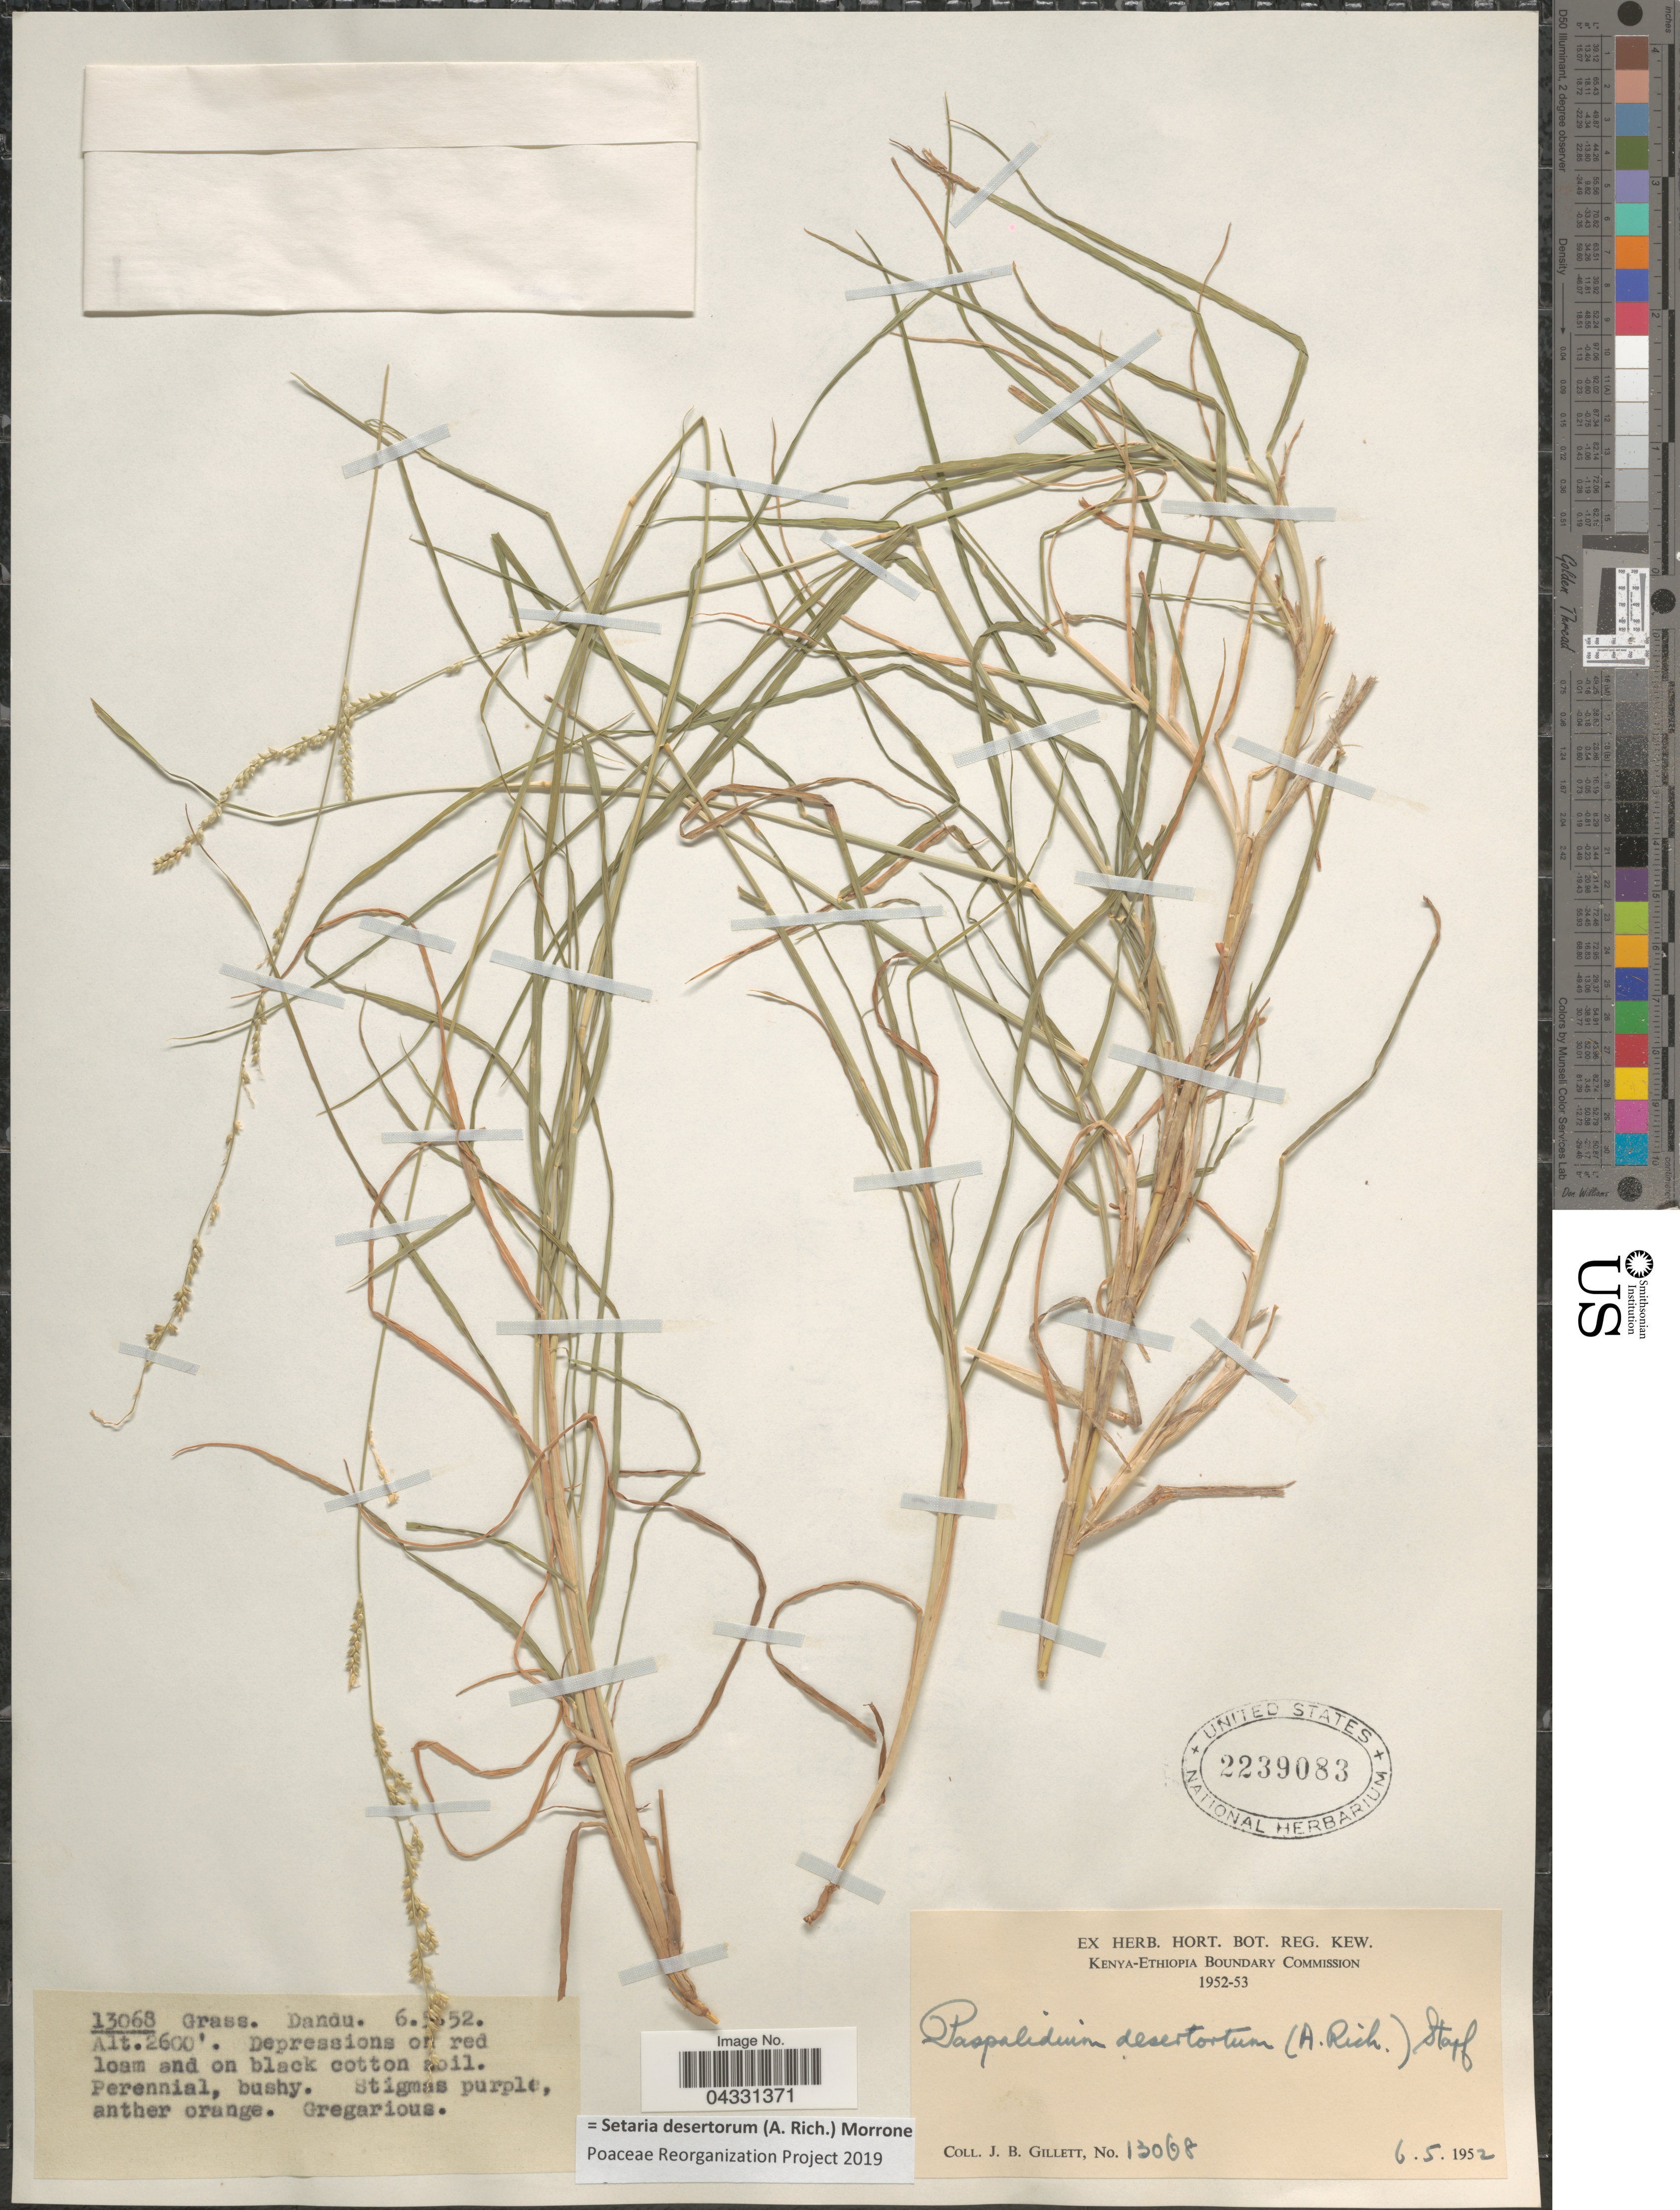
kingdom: Plantae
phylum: Tracheophyta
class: Liliopsida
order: Poales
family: Poaceae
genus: Setaria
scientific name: Setaria desertorum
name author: (A. Rich.) Morrone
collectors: J. B. Gillett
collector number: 13068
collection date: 1952-05-06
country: Kenya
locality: Kenya-Ethiopia Boundary Commission 1952-53. Dandu.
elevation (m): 792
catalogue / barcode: US 2239083